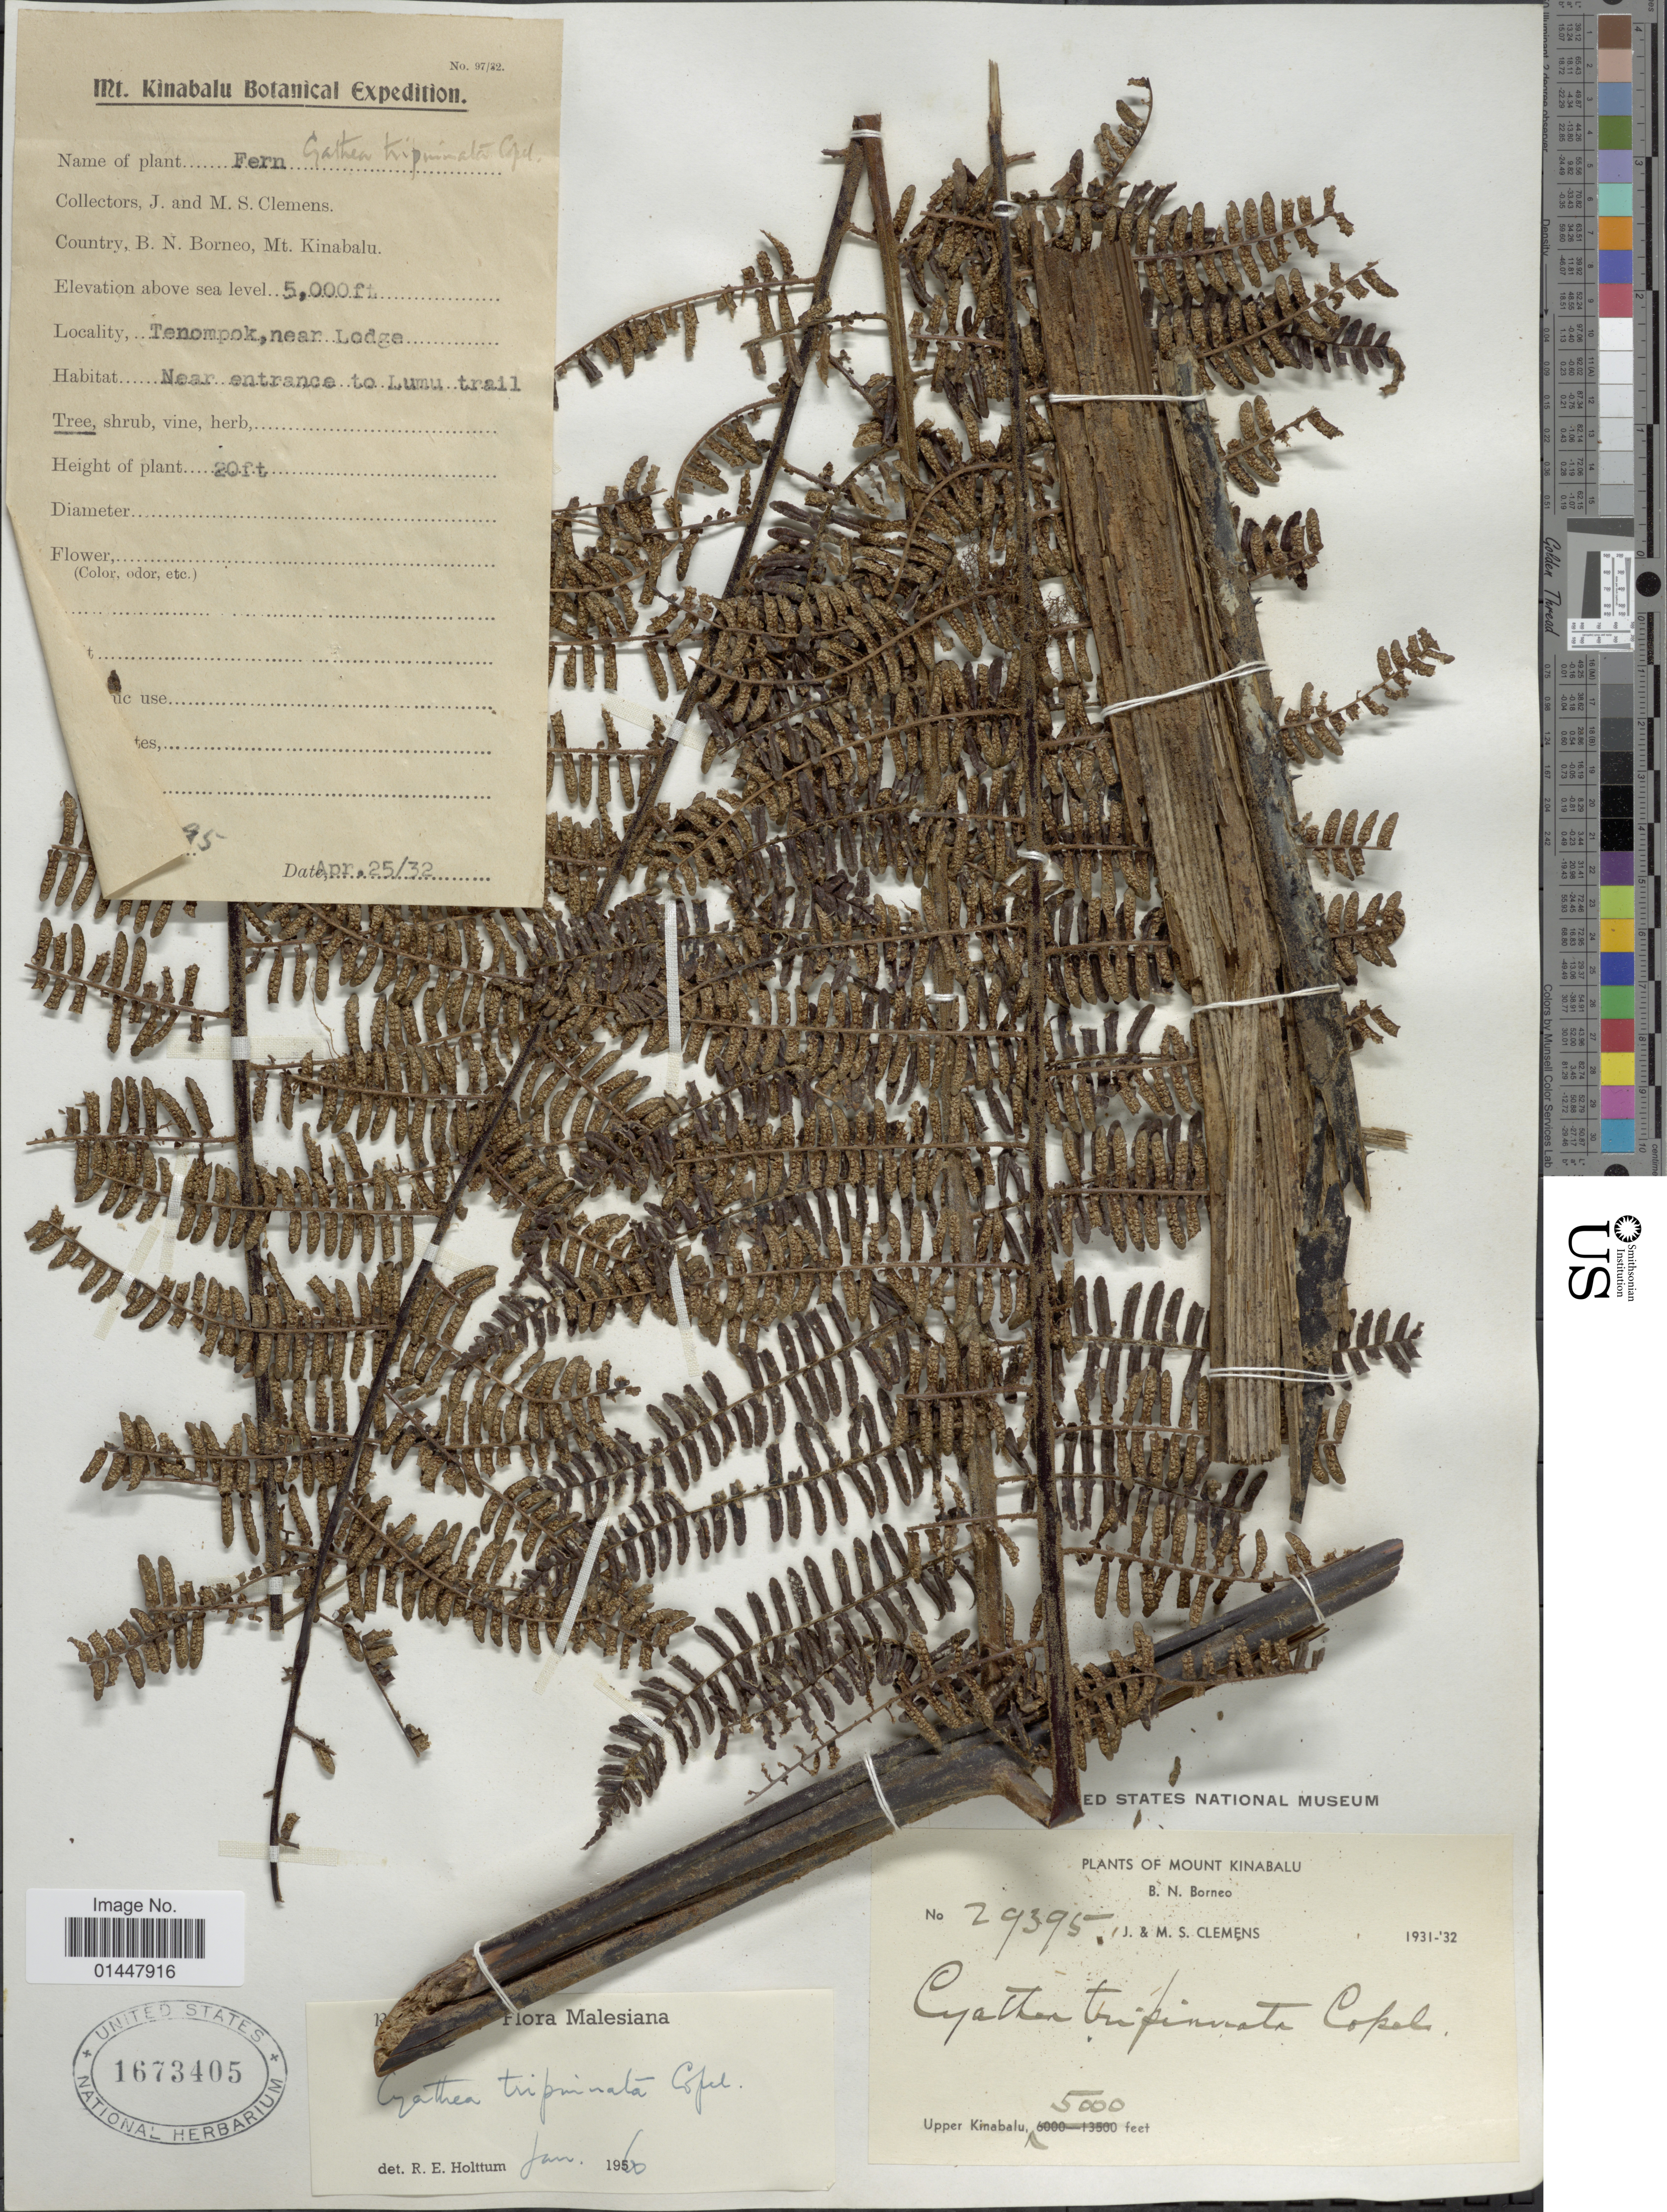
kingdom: Plantae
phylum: Tracheophyta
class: Polypodiopsida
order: Cyatheales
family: Cyatheaceae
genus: Sphaeropteris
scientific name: Sphaeropteris tripinnata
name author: (Copel.) R.M. Tryon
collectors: J. Clemens & M. S. Clemens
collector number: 29395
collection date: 1931/1932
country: Malaysia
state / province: Sabah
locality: Mount Kinabalu. B.N Borneo, Upper Kinabalu, Tenompok, near Lodge, near entrance to Lumu trail.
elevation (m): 1524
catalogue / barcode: US 1673405